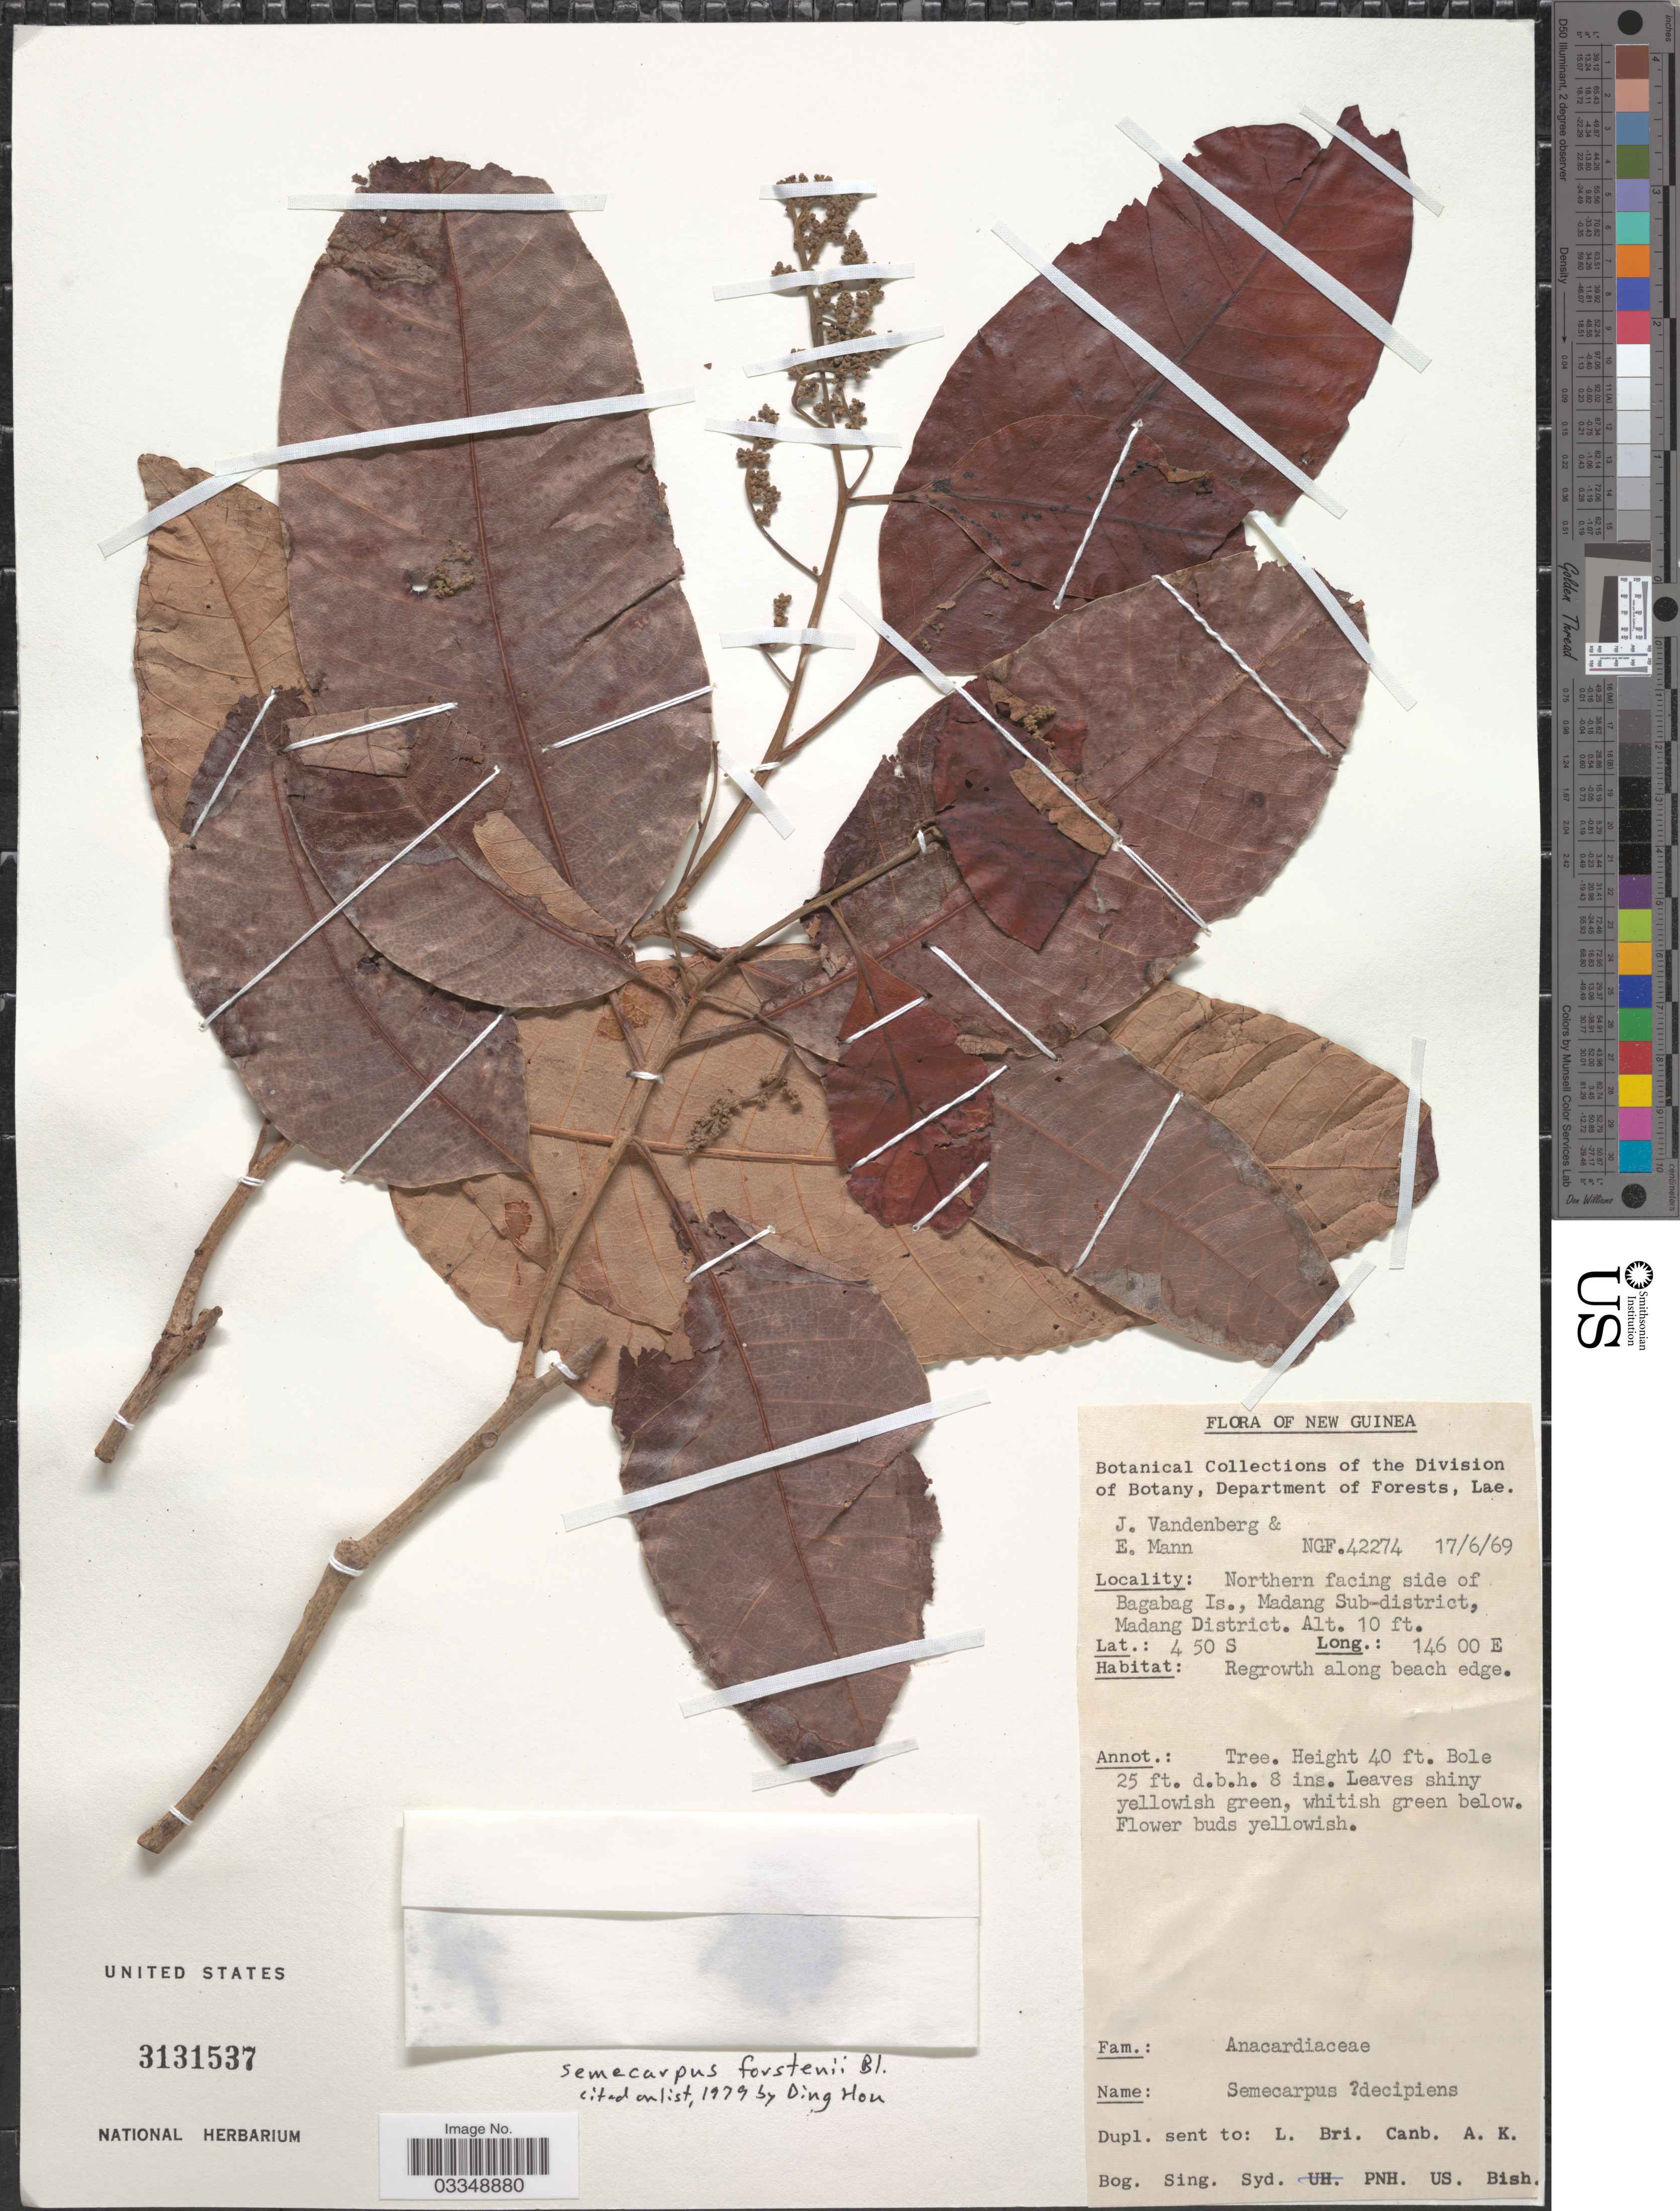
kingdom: Plantae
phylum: Tracheophyta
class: Magnoliopsida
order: Sapindales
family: Anacardiaceae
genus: Semecarpus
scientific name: Semecarpus forstenii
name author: Blume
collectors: J. Vandenberg & E. Mann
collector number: NGF.42274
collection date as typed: Transcribed d/m/y: 17/6/69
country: Papua New Guinea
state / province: Madang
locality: New Guinea. Northern facing side of Bagabag Is., Madang Sub-district, Madang District. Regrowth along beach edge.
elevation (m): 3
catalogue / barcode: US 3131537